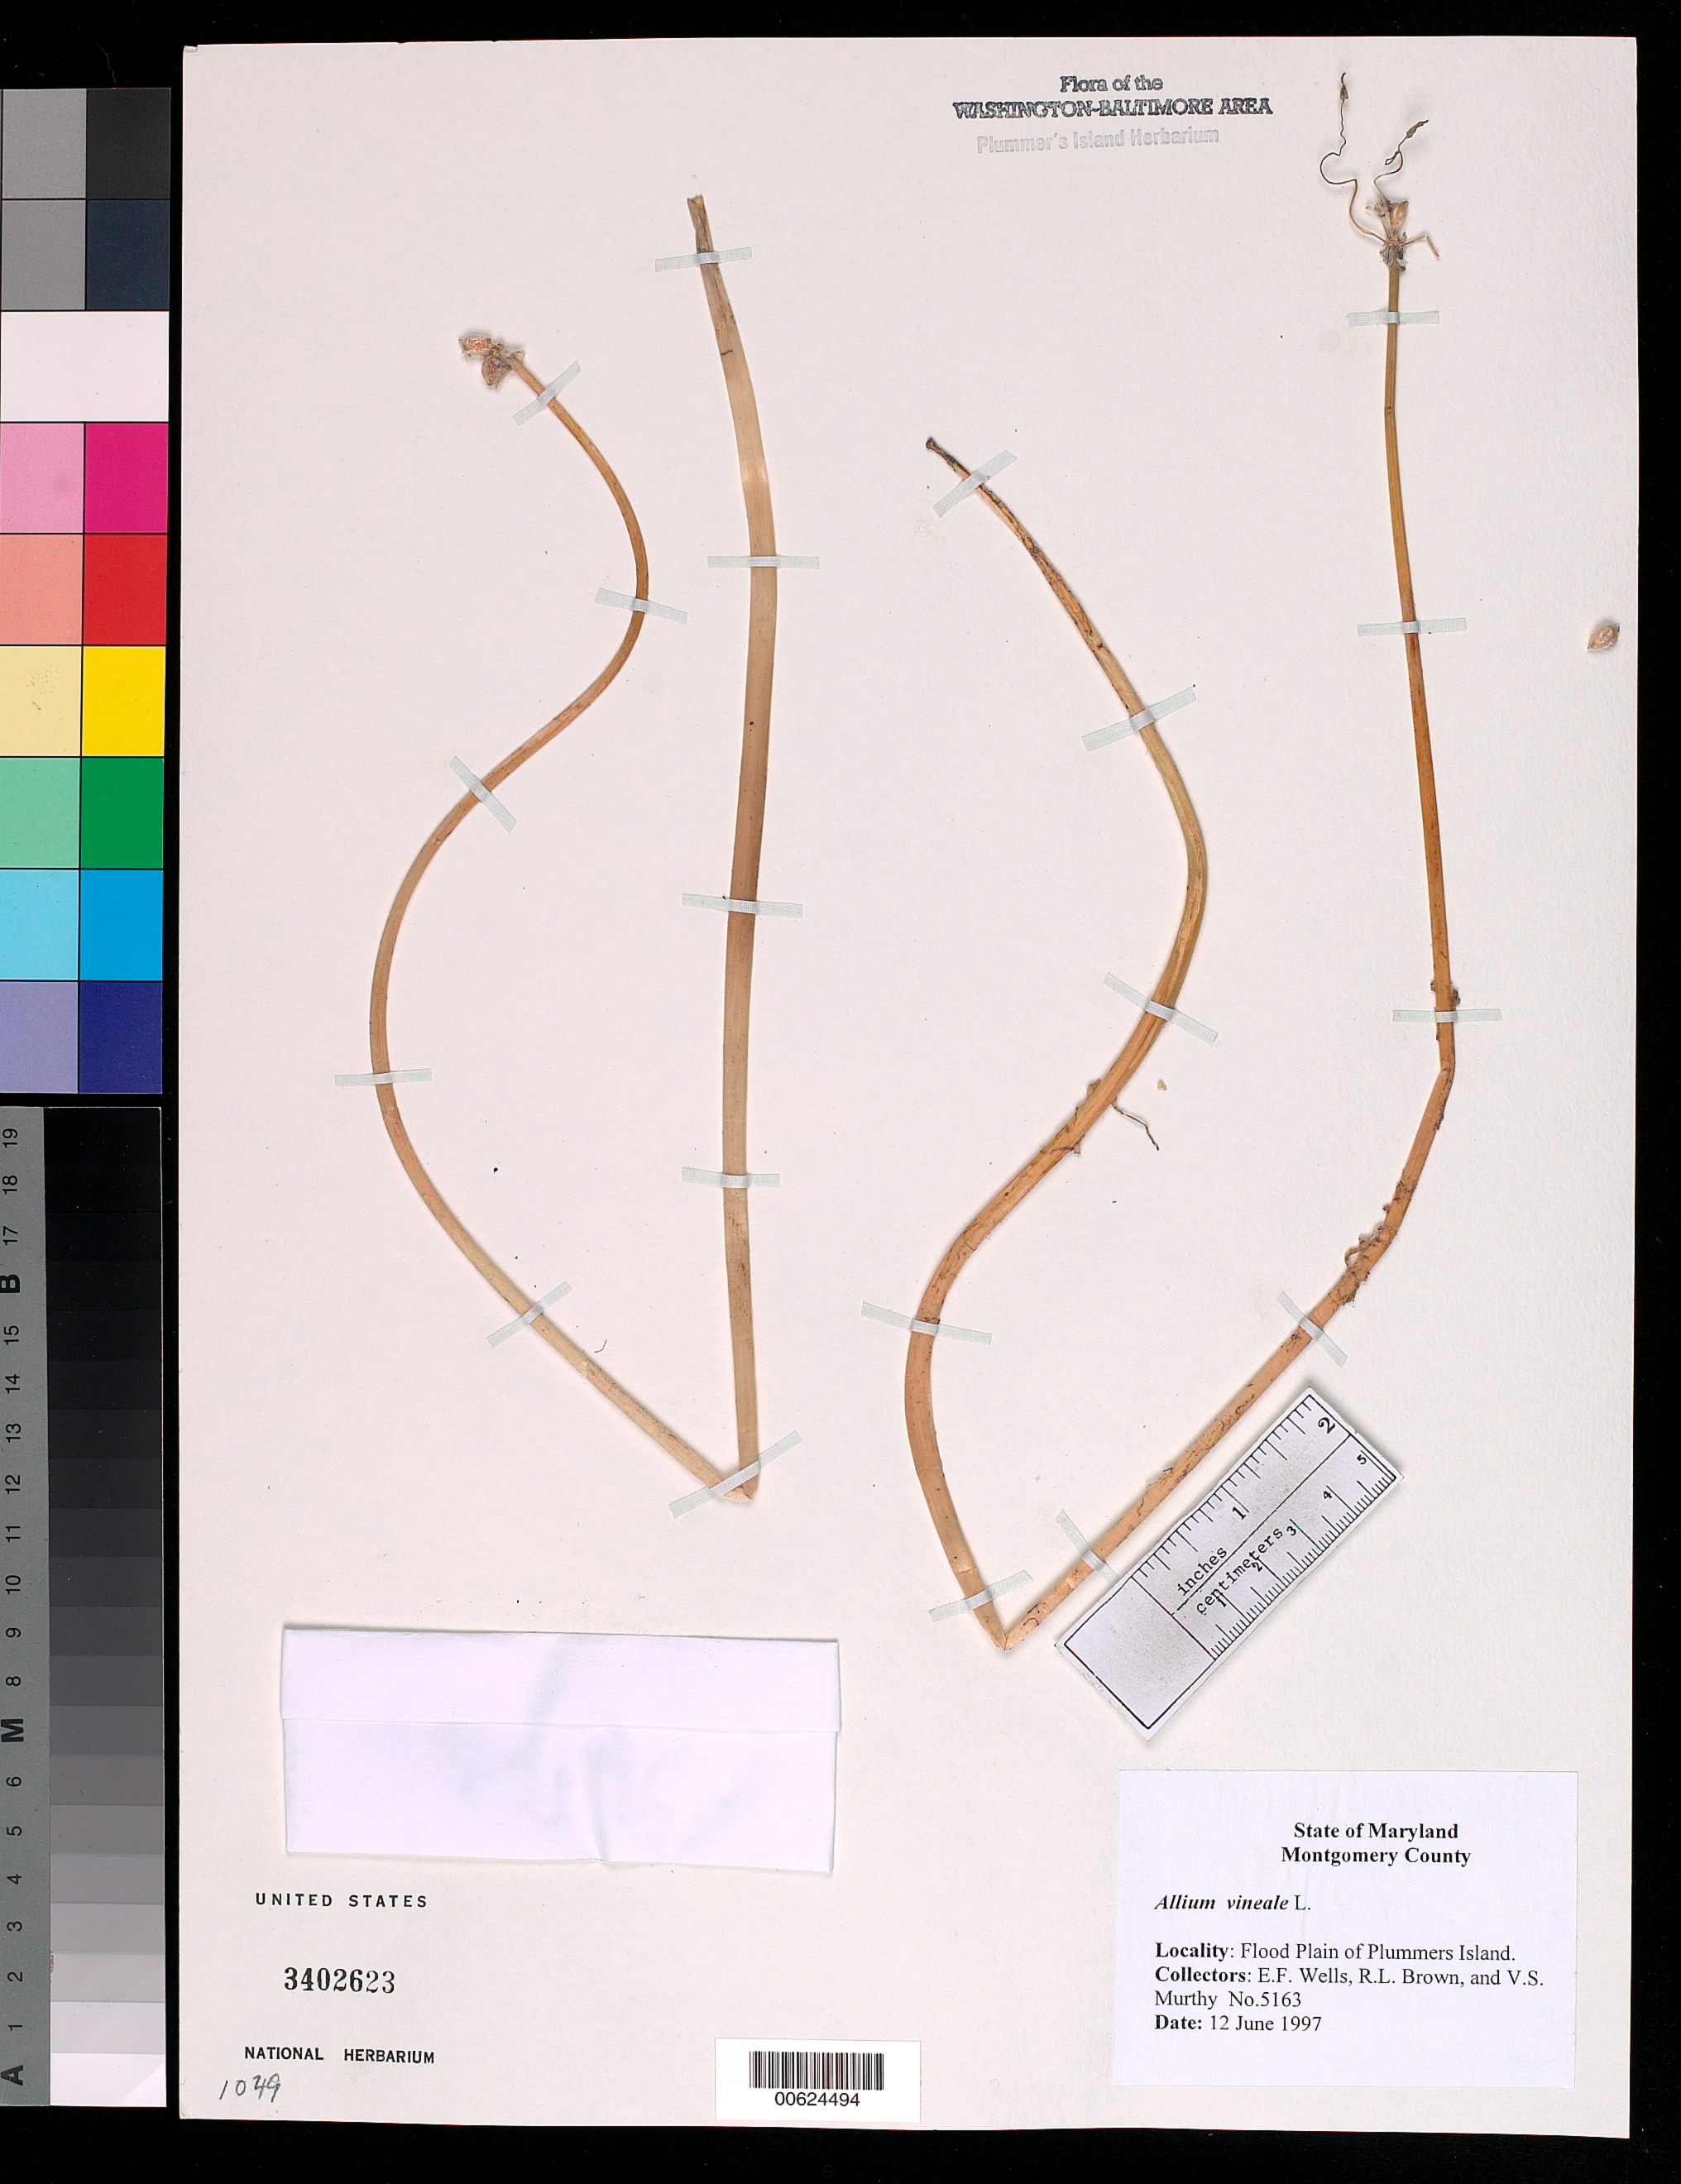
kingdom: Plantae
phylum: Tracheophyta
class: Liliopsida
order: Asparagales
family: Amaryllidaceae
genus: Allium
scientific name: Allium vineale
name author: L.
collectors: E. F. Wells, R. L. Brown & V. S. Murthy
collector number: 5163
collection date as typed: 12 Jun 1997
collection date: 1997-06-12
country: United States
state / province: Maryland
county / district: Montgomery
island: Plummers Island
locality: Flood plain of Plummers Island Plummers Island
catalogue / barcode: US 3402623